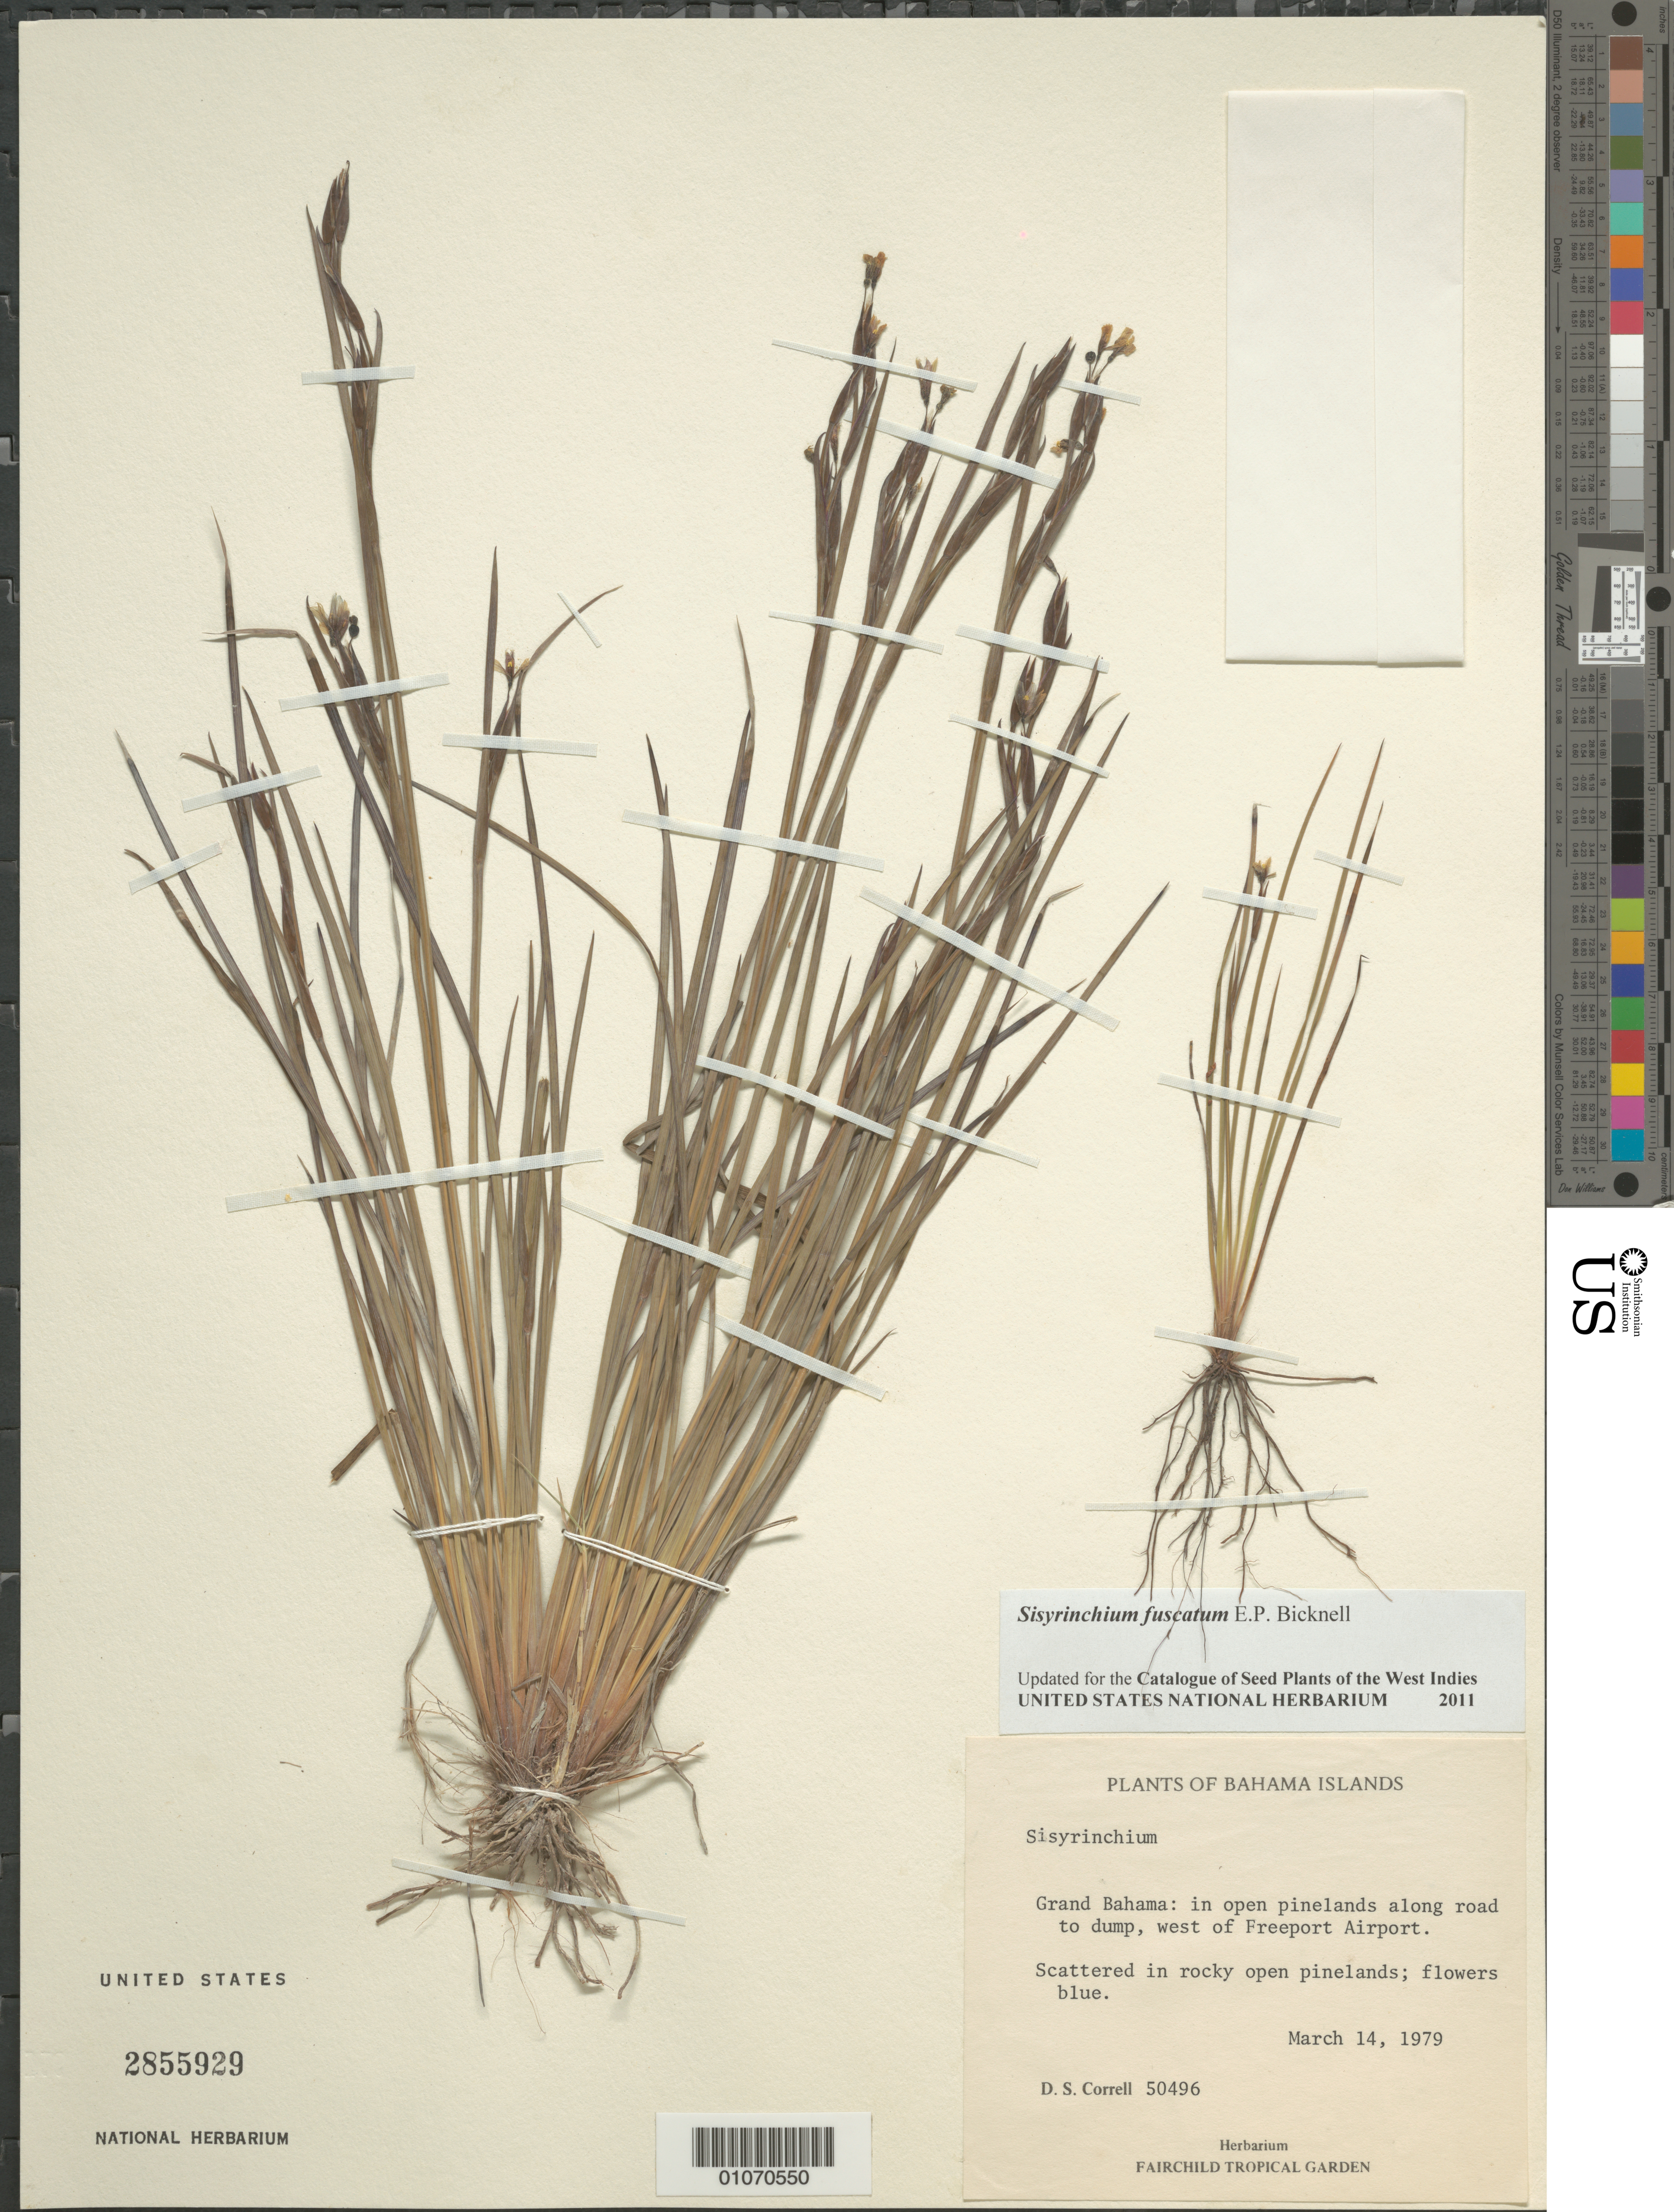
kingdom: Plantae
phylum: Tracheophyta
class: Liliopsida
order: Asparagales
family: Iridaceae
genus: Sisyrinchium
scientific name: Sisyrinchium fuscatum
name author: E.P. Bicknell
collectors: D. S. Correll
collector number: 50496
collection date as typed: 14 Mar 1979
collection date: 1979-03-14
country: Bahamas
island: Grand Bahama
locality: Freeport Airport, W of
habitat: Scattered in rocky open pinelands; in open pinelands along road to dump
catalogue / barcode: US 2855929